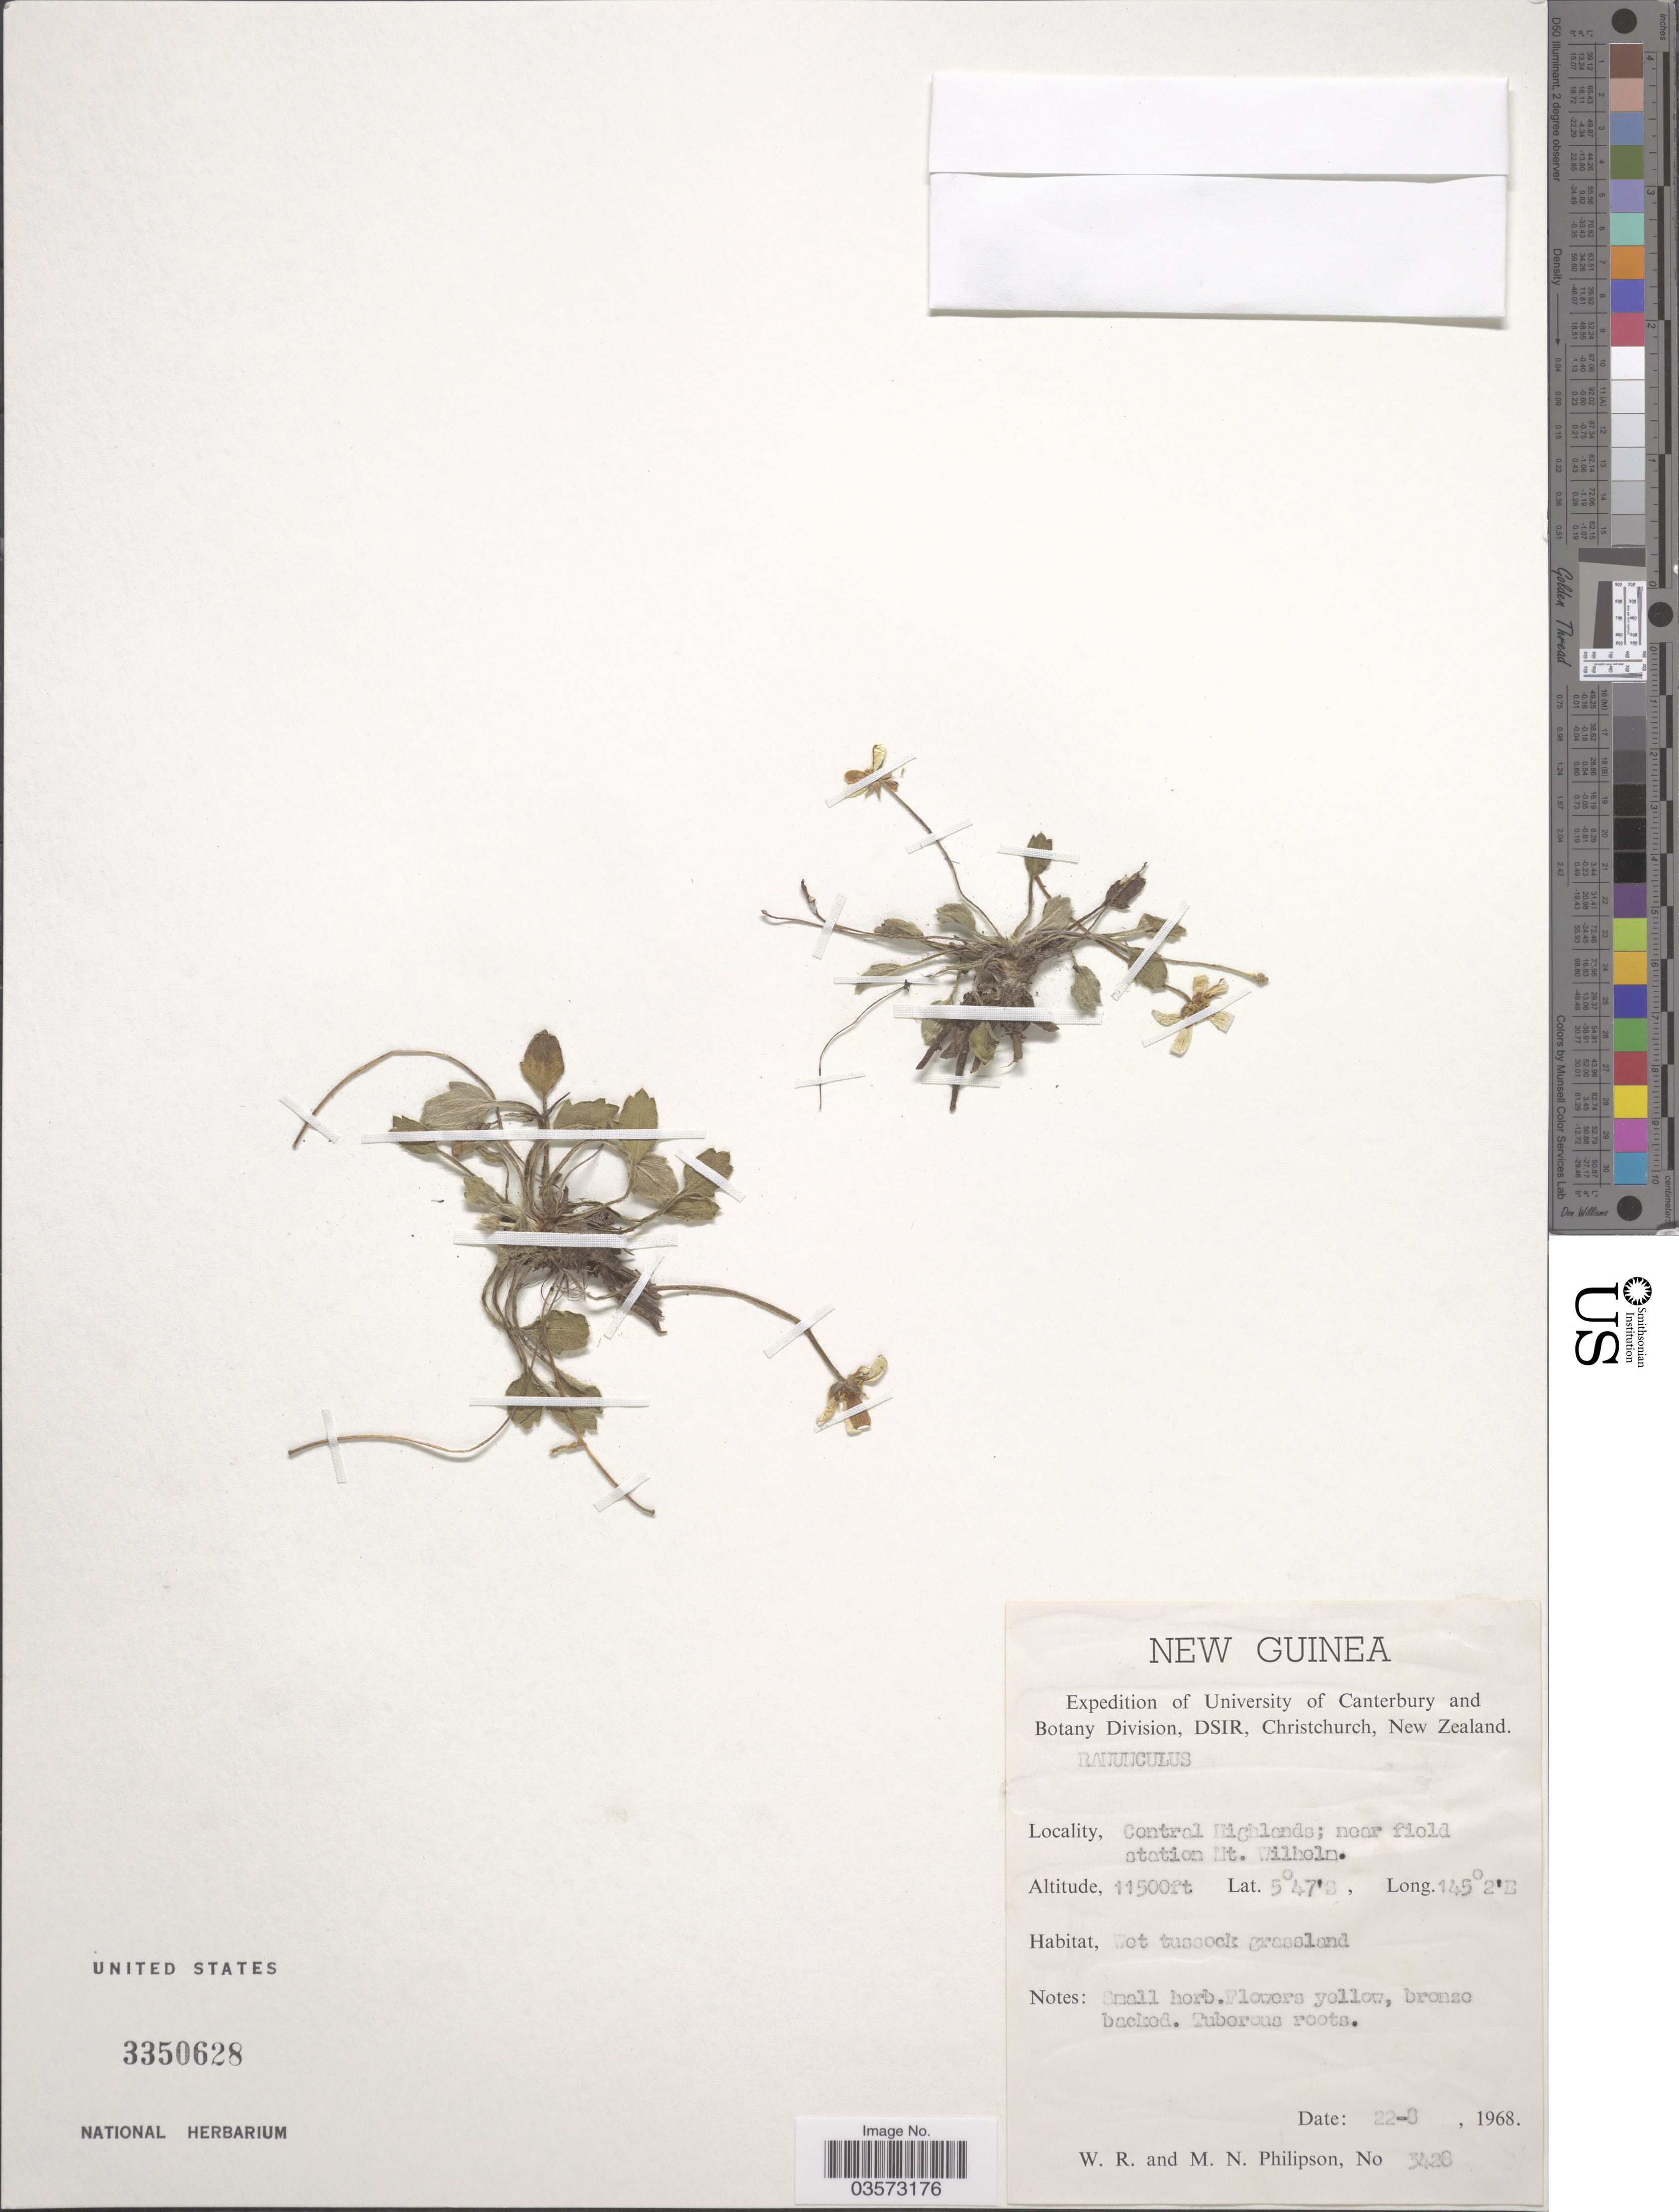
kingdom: Plantae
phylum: Tracheophyta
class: Magnoliopsida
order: Ranunculales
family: Ranunculaceae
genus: Ranunculus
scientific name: Ranunculus sp.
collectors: W. R. Philipson & M. Philipson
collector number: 3428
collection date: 1968-08-22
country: Papua New Guinea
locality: New Guinea. Central Highlands; near field station Mt. Wilhelm.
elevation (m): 3505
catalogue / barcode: US 3350628